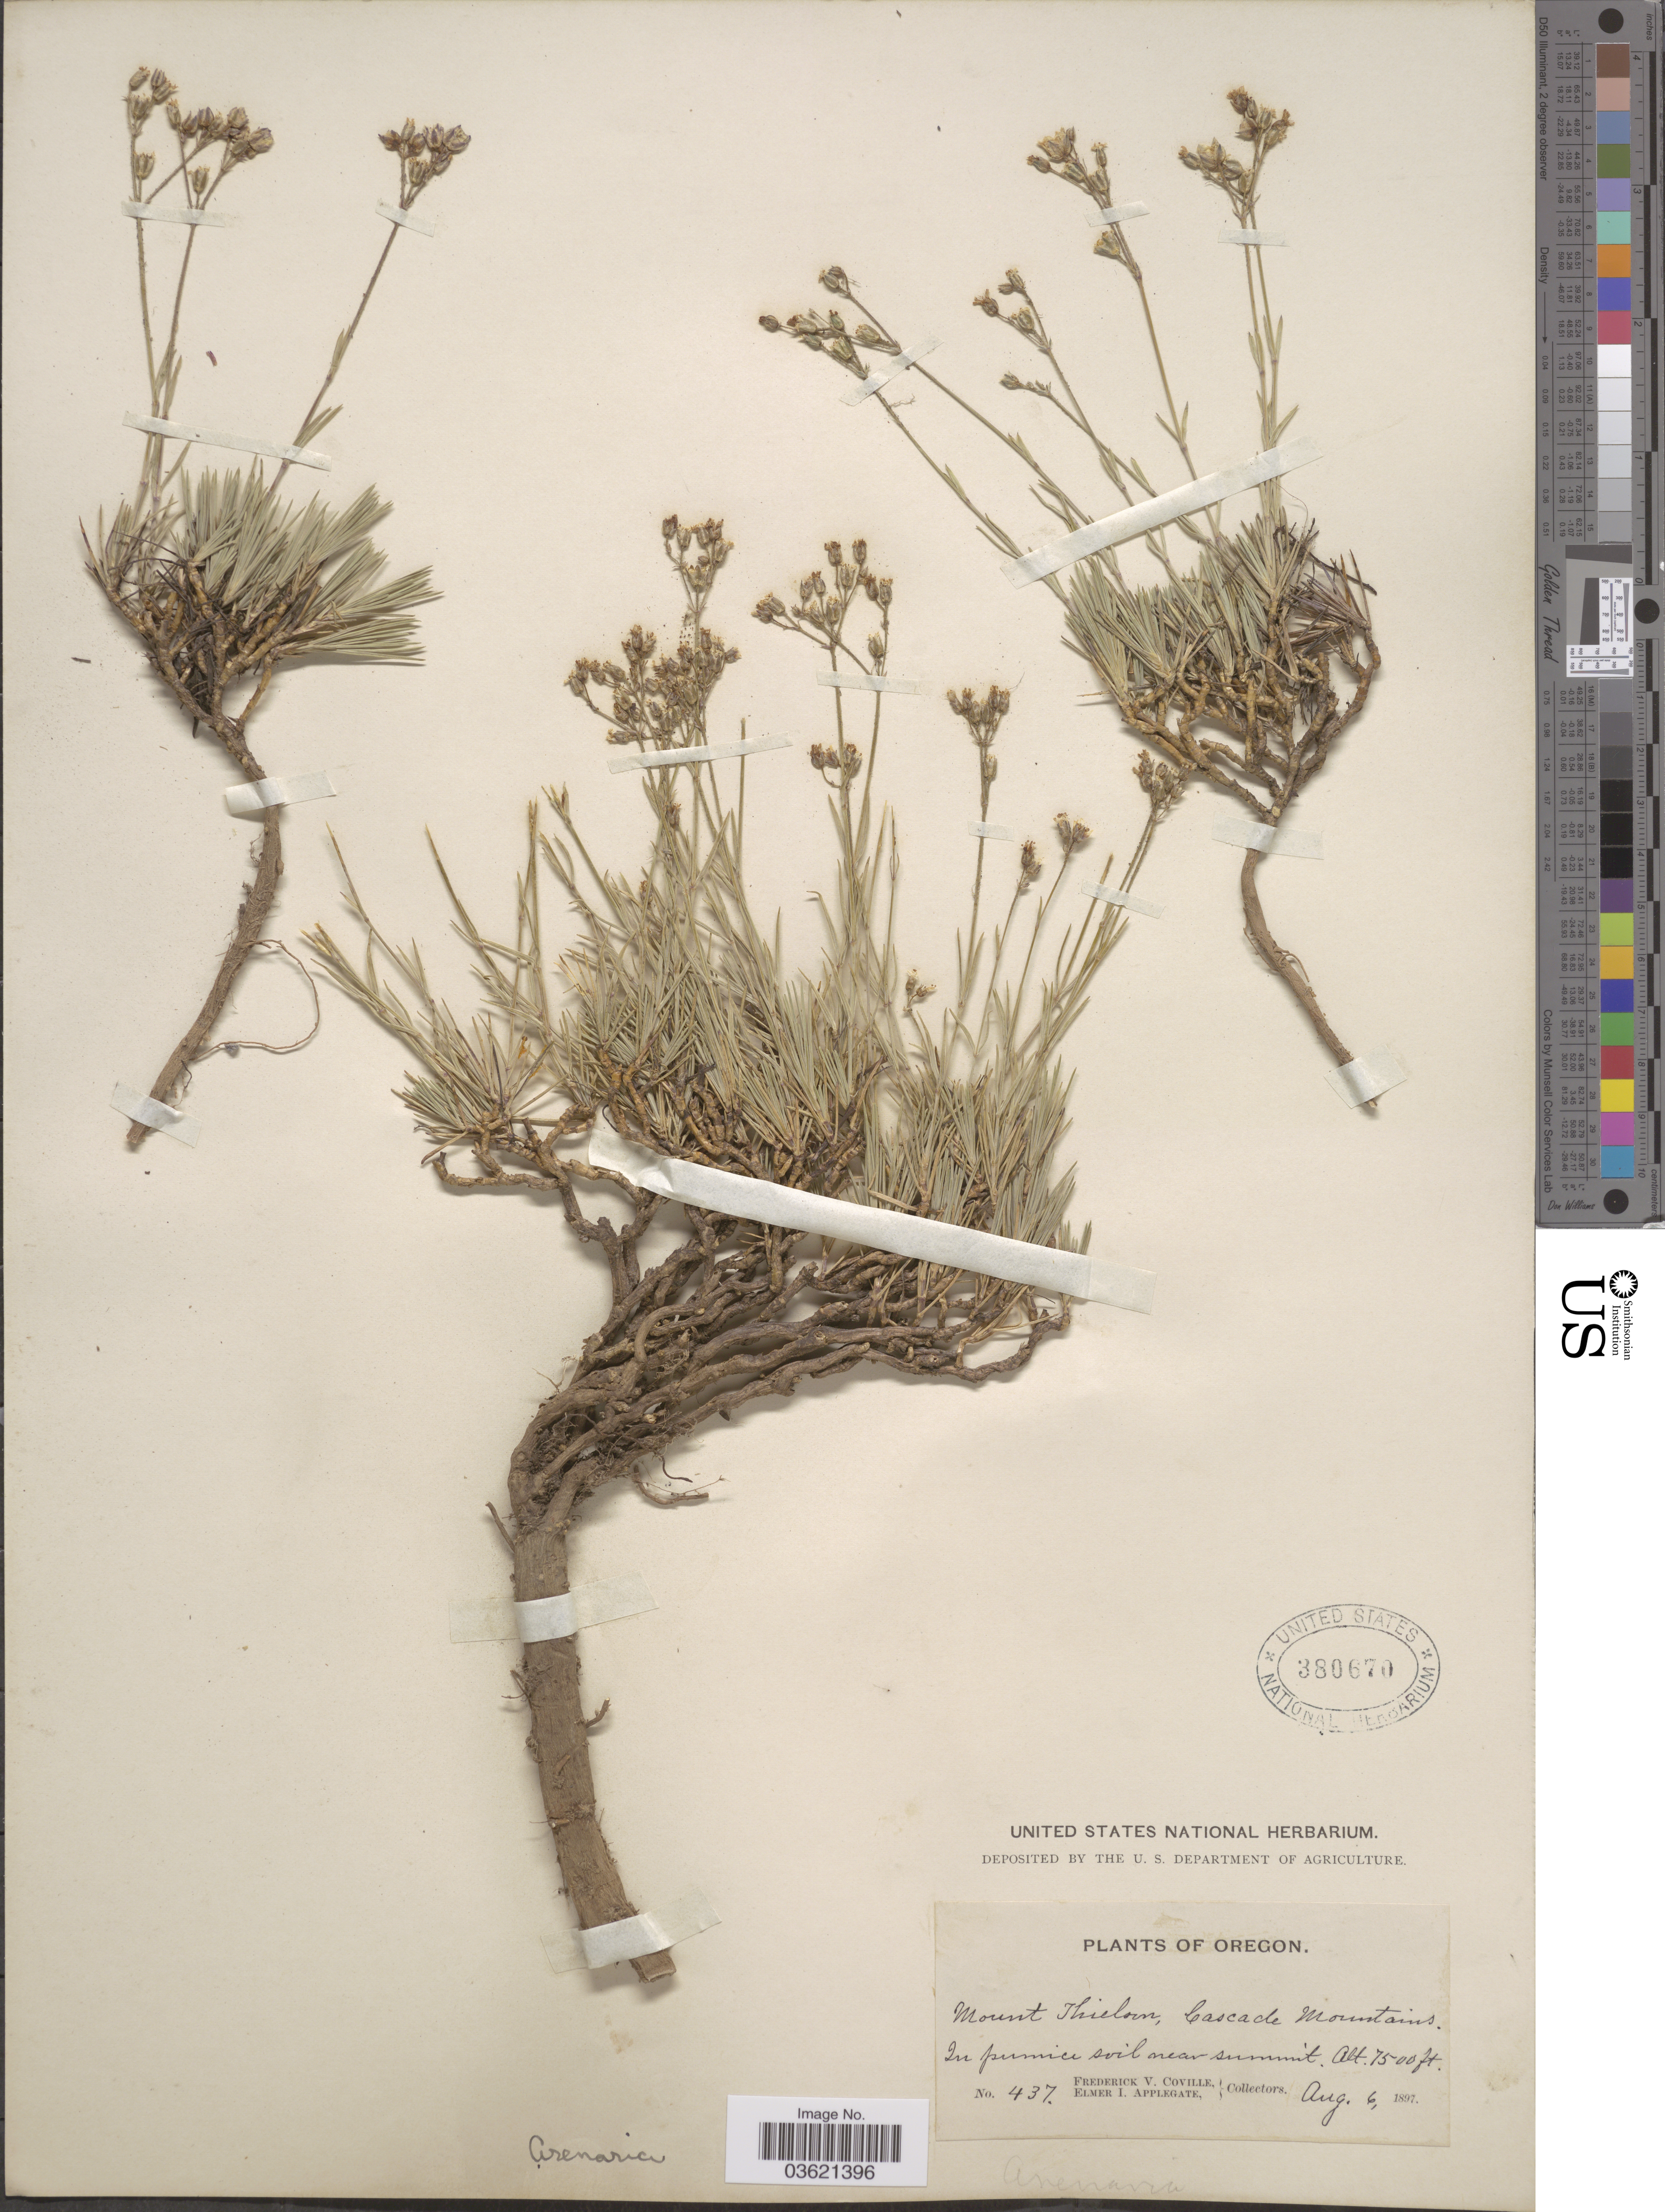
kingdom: Plantae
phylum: Tracheophyta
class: Magnoliopsida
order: Caryophyllales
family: Caryophyllaceae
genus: Arenaria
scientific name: Arenaria sp.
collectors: F. V. Coville & E. I. Applegate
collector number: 437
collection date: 1897-08-06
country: United States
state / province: Oregon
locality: Mount Thielson, Cascade Mountains. In pumice soil near summit.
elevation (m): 2286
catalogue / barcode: US 380670